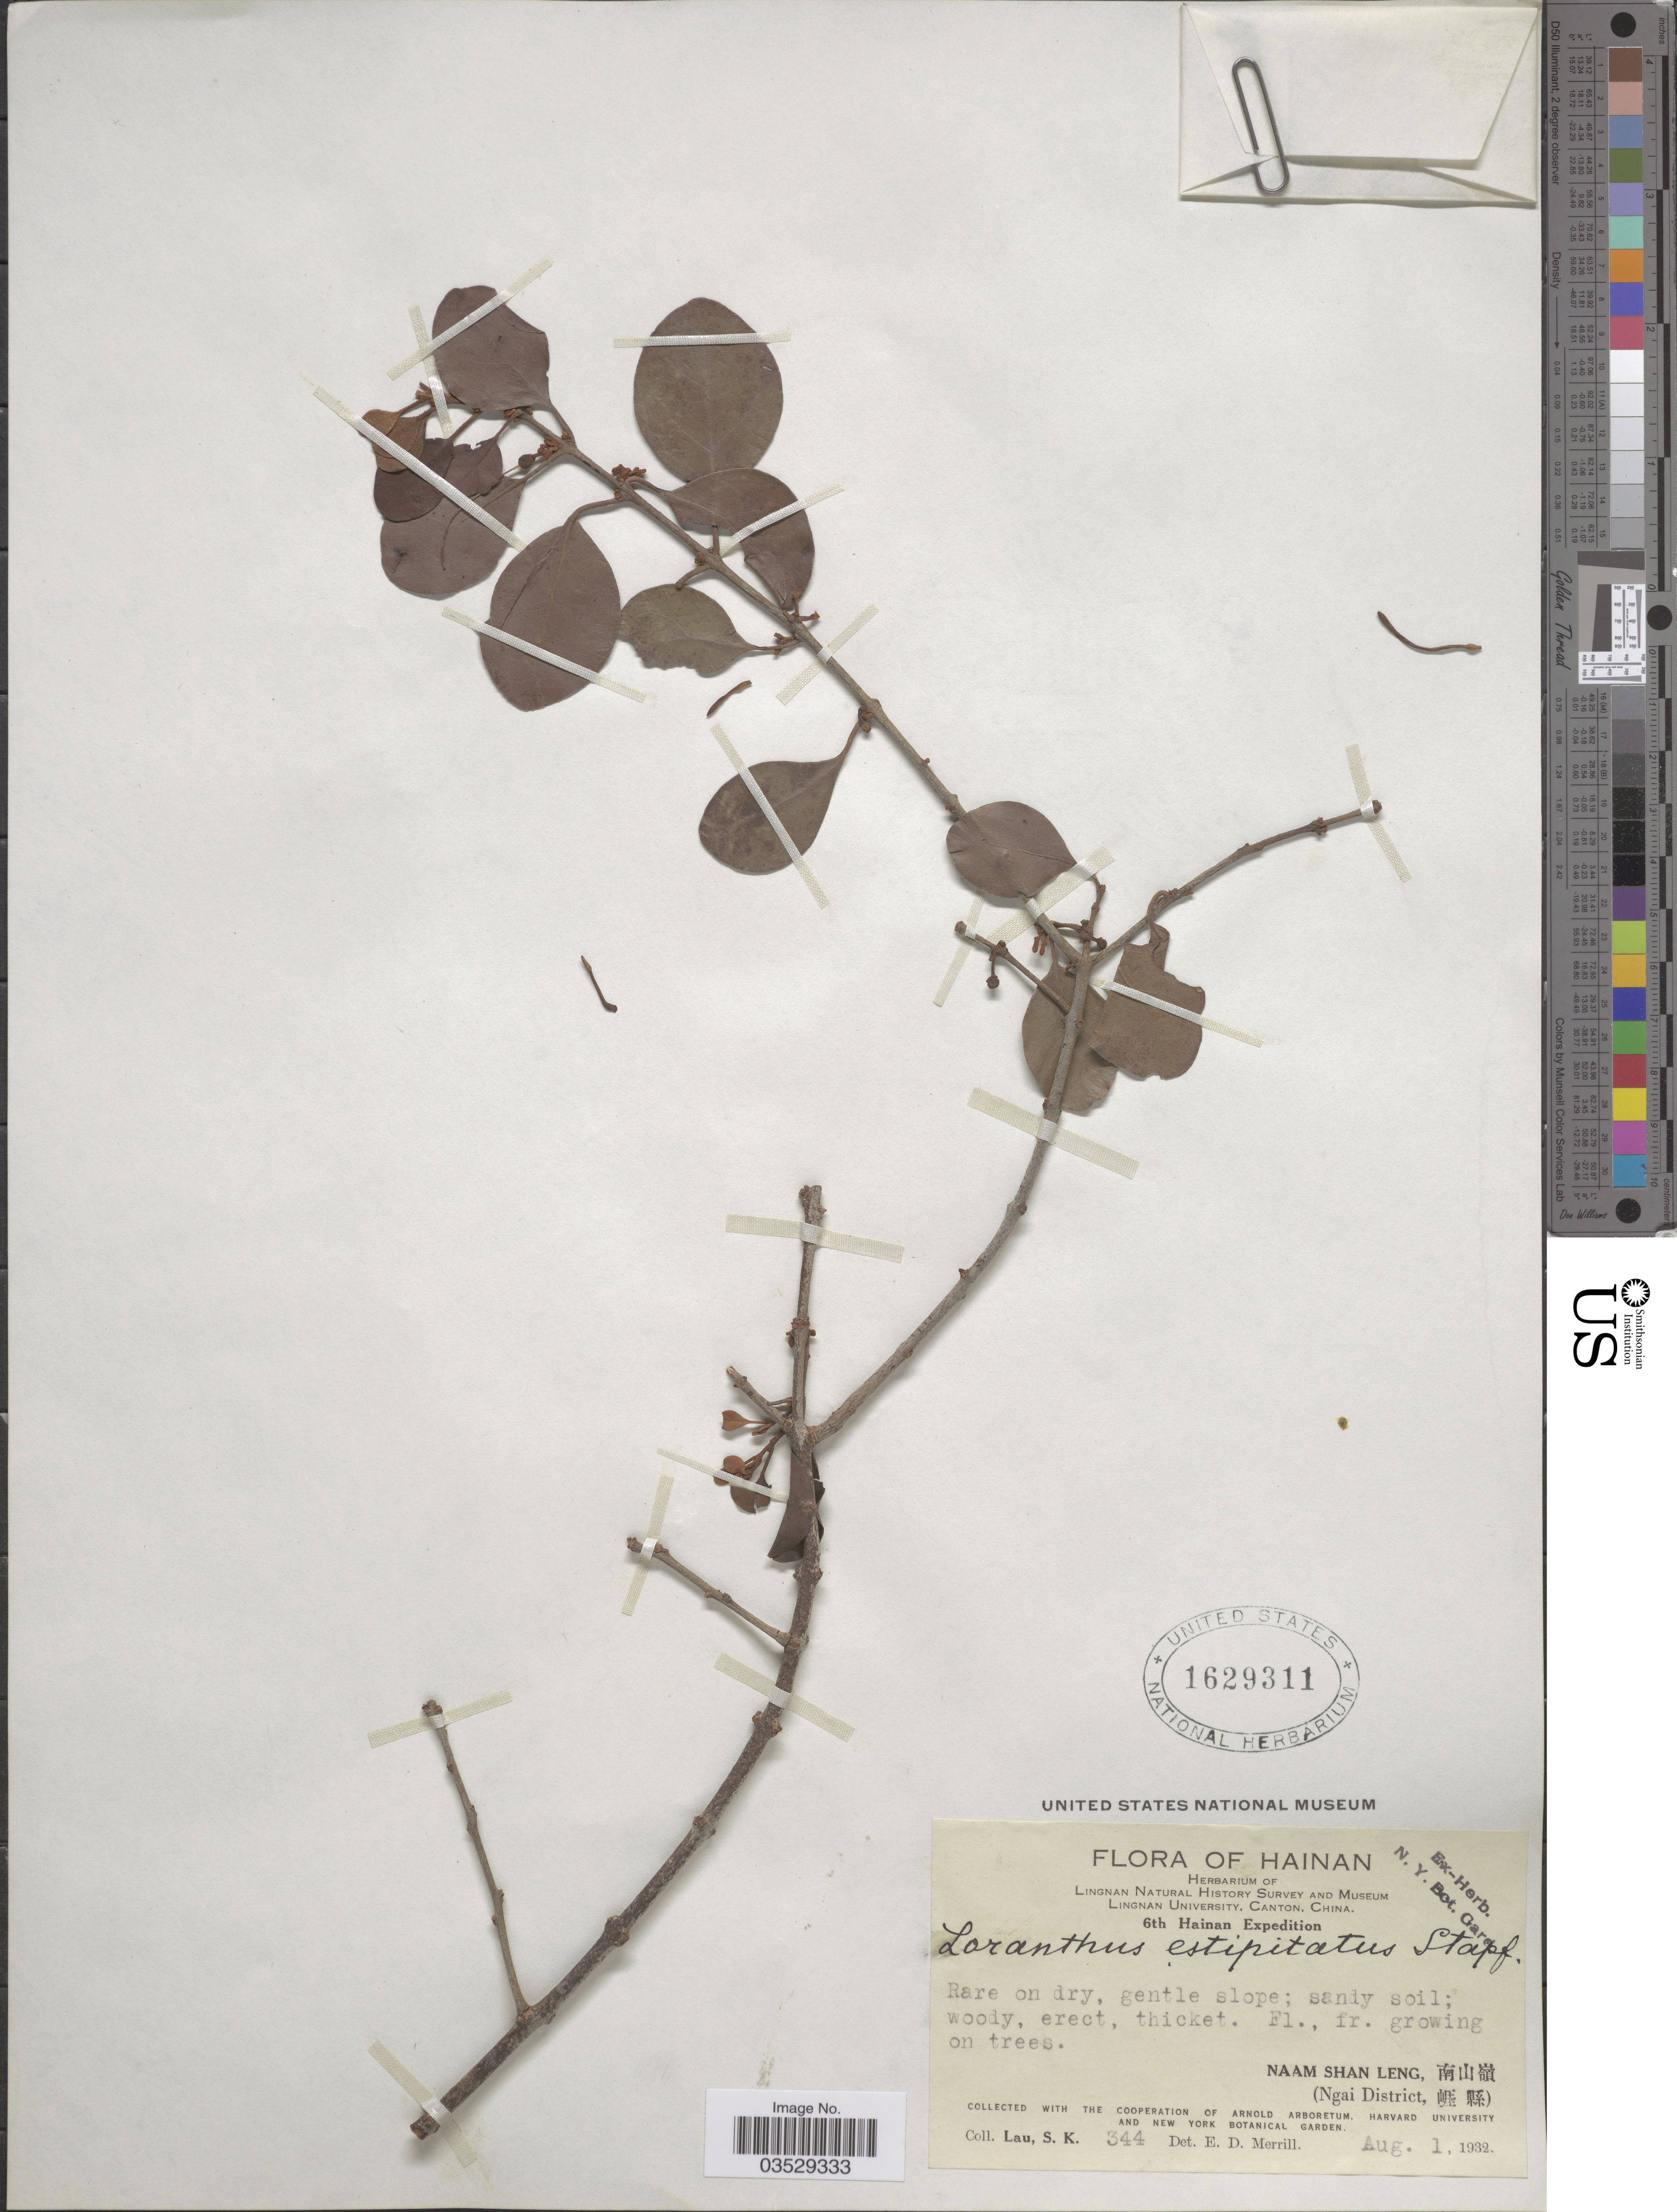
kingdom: Plantae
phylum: Tracheophyta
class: Magnoliopsida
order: Santalales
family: Loranthaceae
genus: Taxillus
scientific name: Taxillus chinensis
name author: (DC.) Danser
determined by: Strong, M. T., (US), Smithsonian Institution - National Museum of Natural History (UNITED STATES)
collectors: S. K. Lau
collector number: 344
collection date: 1932-08-01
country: China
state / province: Hainan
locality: Naam Shan Leng. (Ngai District).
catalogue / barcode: US 1629311